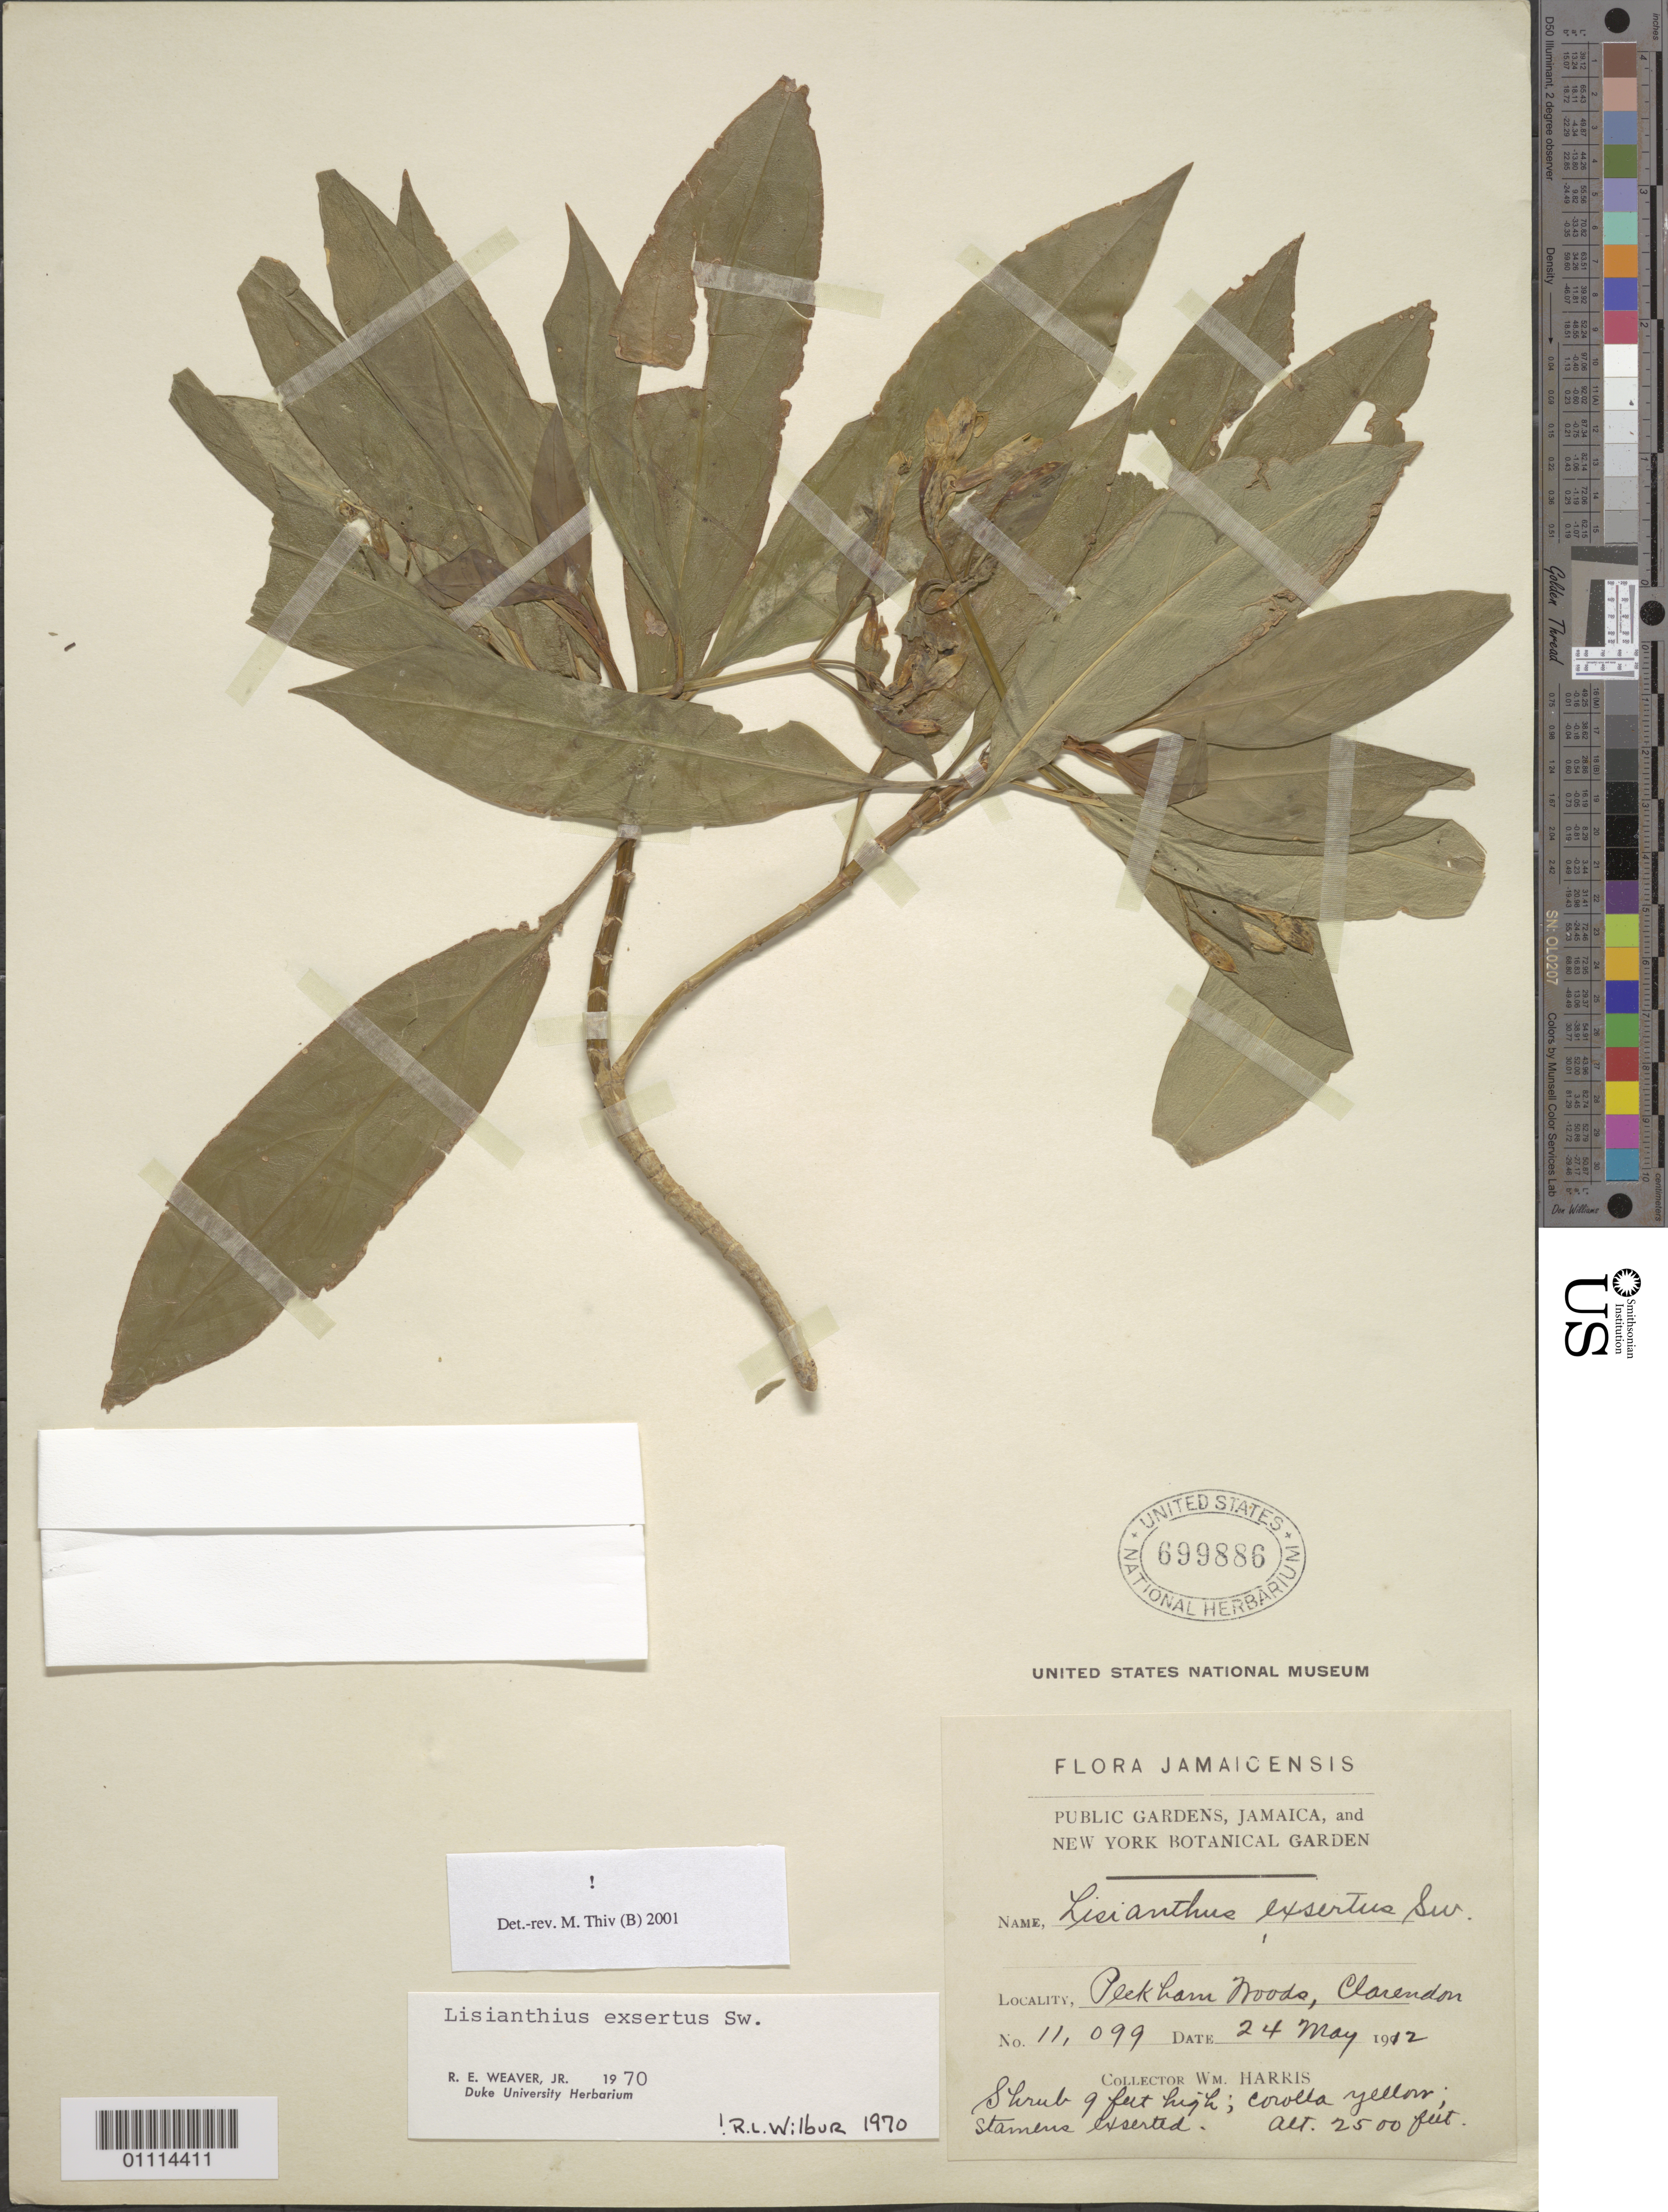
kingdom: Plantae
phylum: Tracheophyta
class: Magnoliopsida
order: Gentianales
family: Gentianaceae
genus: Lisianthius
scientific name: Lisianthius exsertus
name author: Sw.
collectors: W. Harris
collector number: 11099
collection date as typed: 24 May 1912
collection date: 1912-05-24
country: Jamaica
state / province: Clarendon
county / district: Peckham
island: Jamaica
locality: Pekham Woods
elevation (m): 762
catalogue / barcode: US 699886